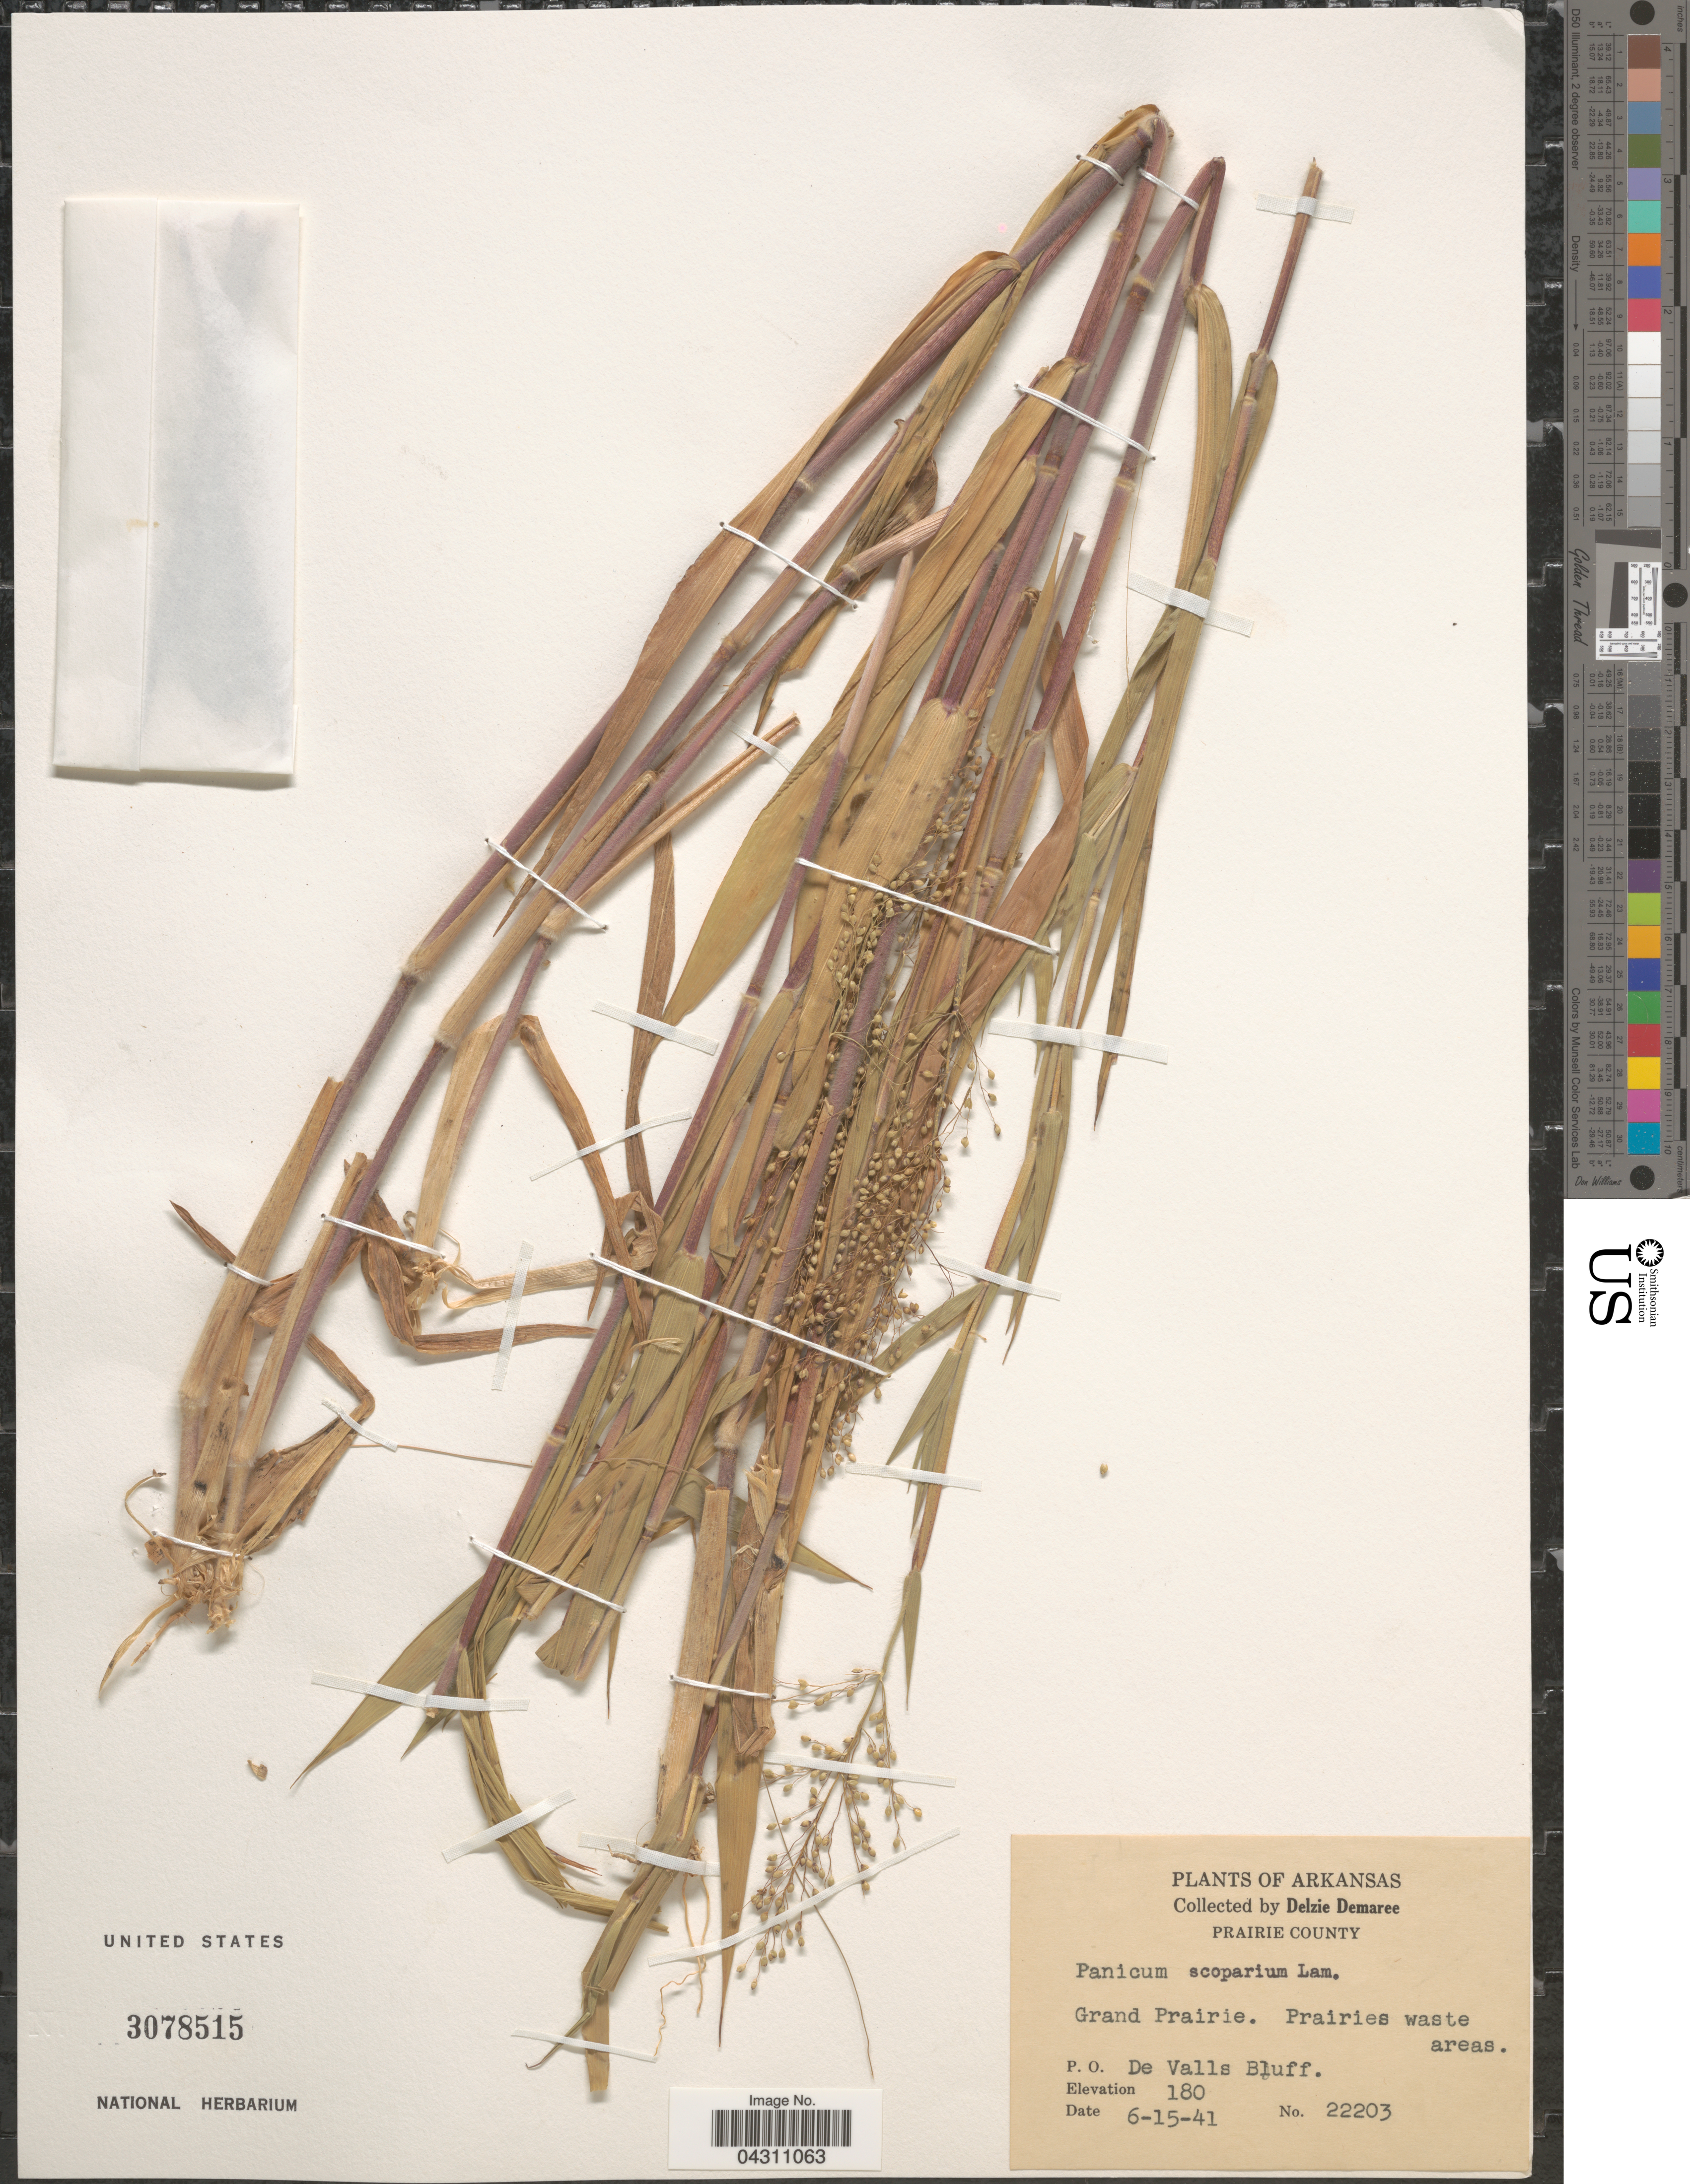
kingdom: Plantae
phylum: Tracheophyta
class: Liliopsida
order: Poales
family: Poaceae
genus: Dichanthelium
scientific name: Dichanthelium scoparium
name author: (Lam.) Gould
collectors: D. Demaree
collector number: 22203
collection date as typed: Transcribed d/m/y: 15/6/41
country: United States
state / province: Arkansas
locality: Prairie County. Grand Prairie. Prairies waste areas. P. O. De Valls Bluff.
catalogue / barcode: US 3078515